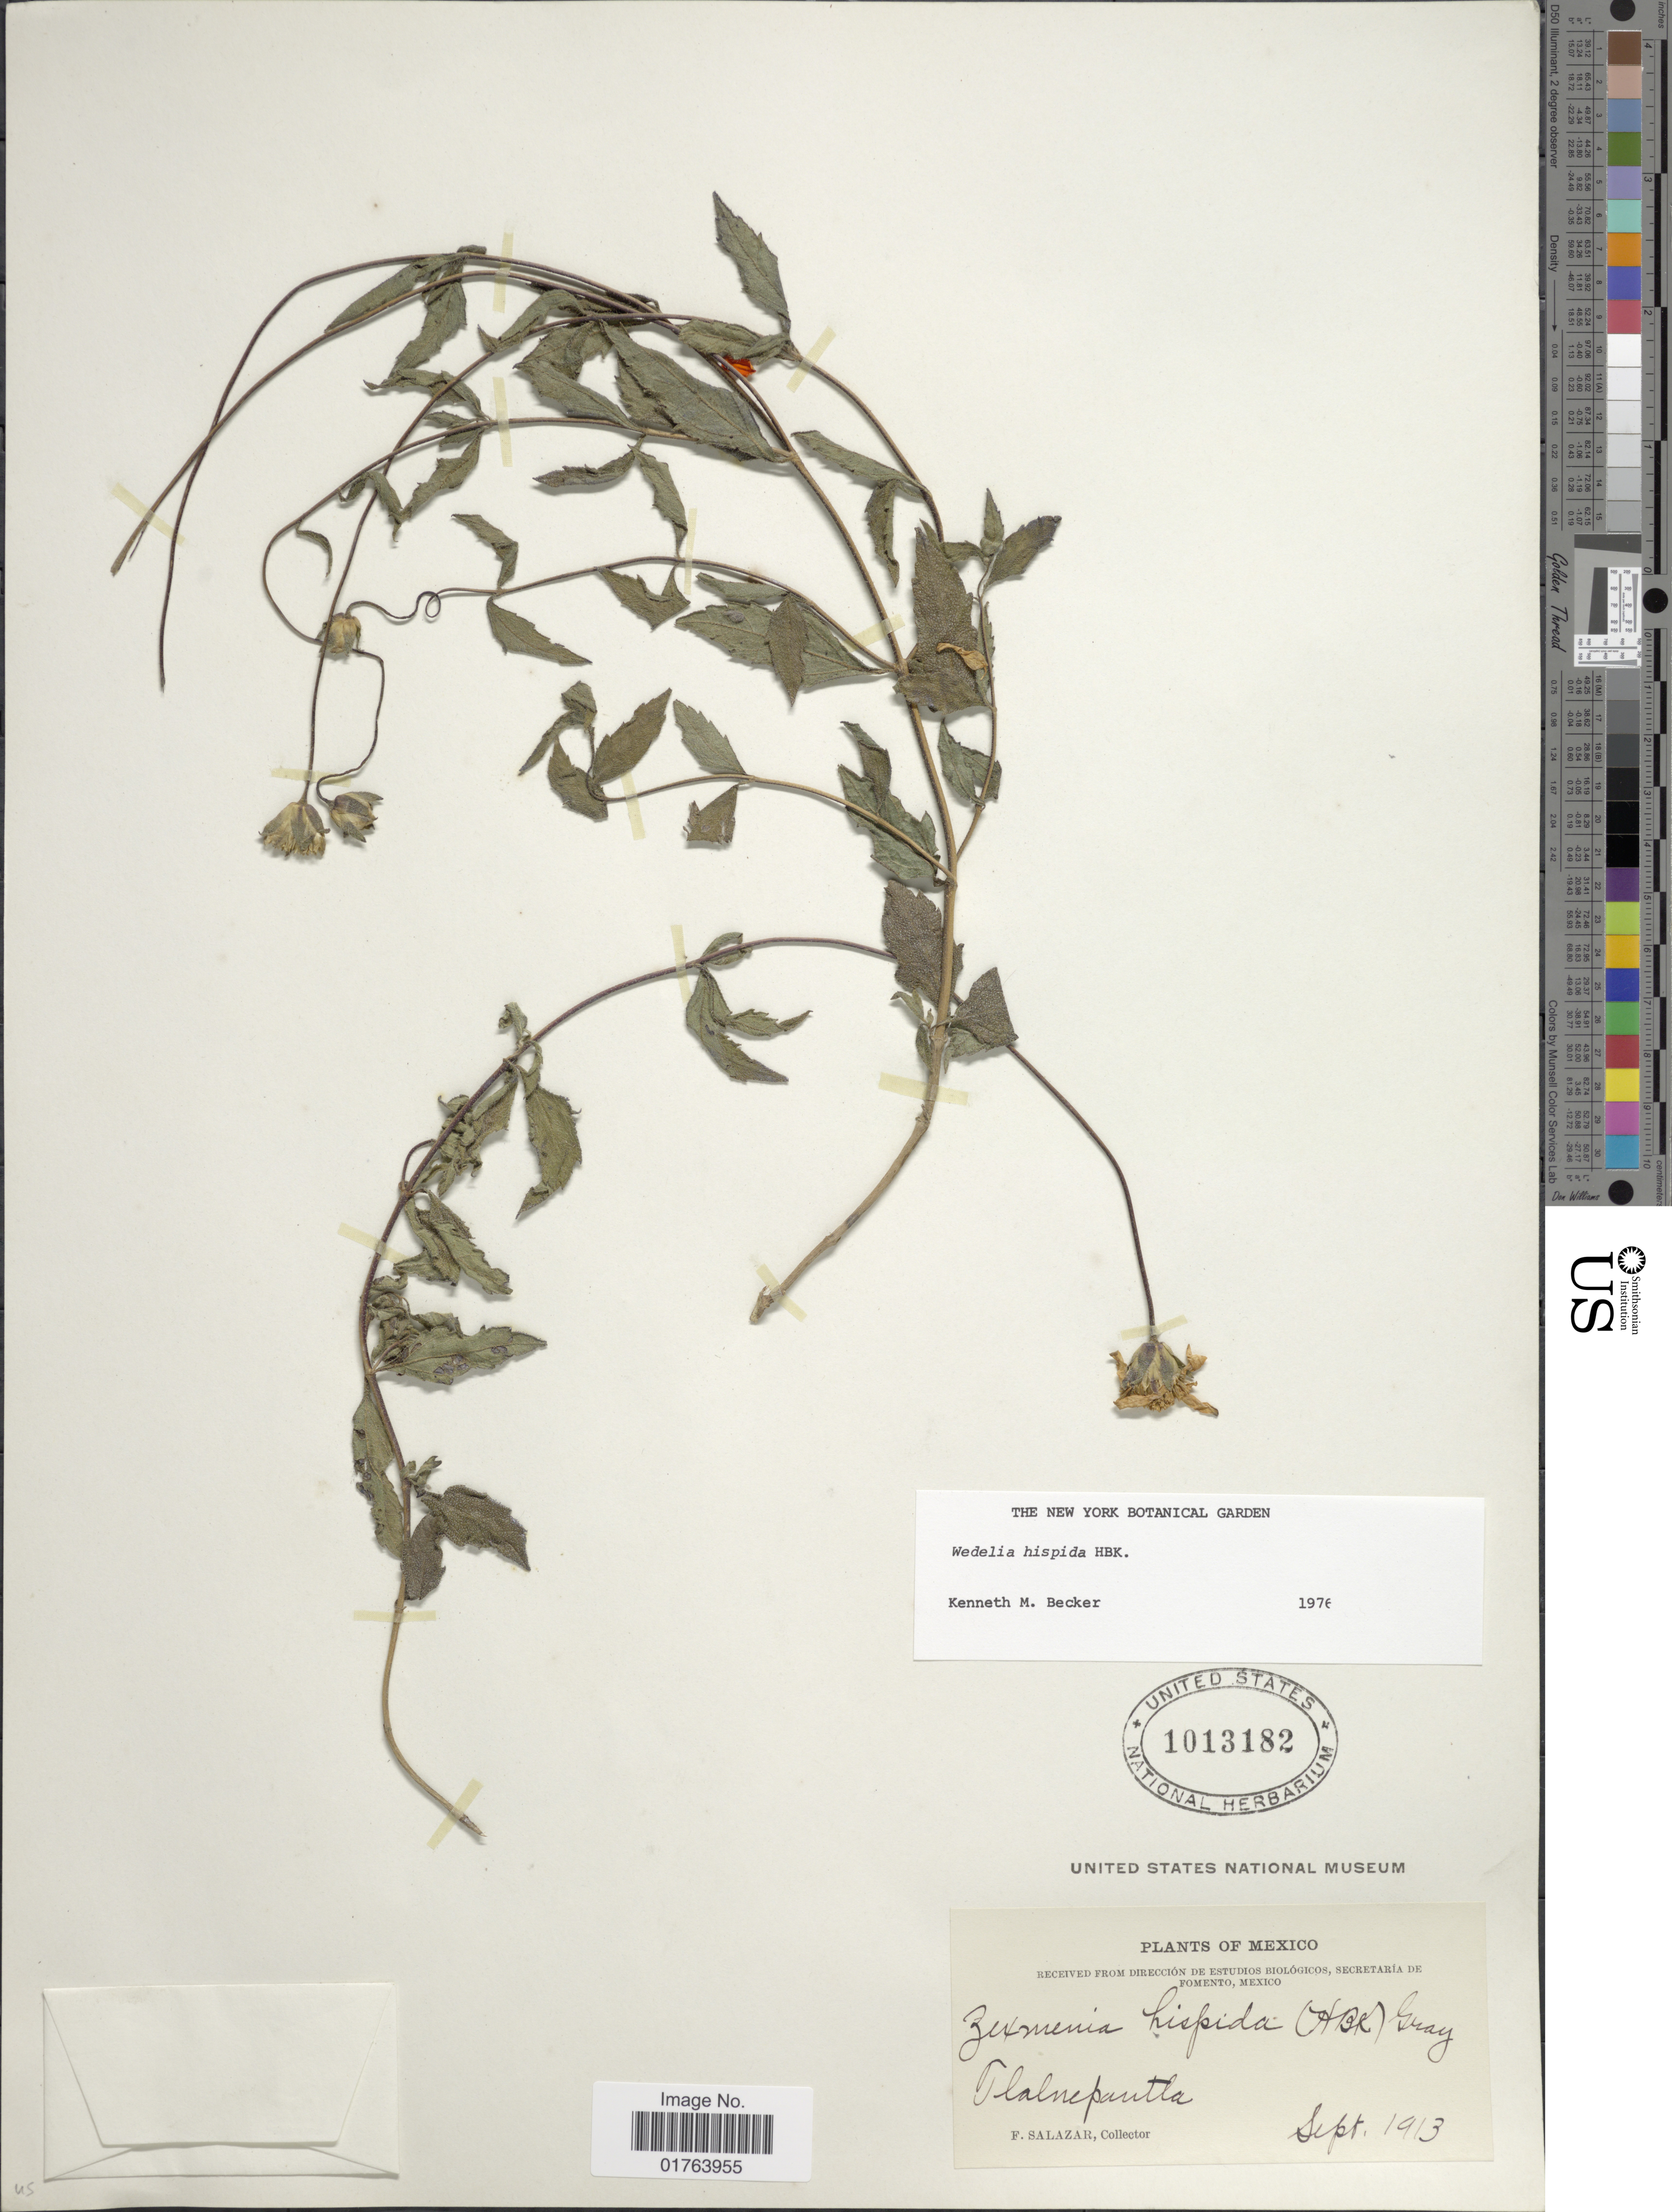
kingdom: Plantae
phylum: Tracheophyta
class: Magnoliopsida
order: Asterales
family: Asteraceae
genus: Wedelia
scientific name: Wedelia acapulcensis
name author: Kunth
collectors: F. Salazar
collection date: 1913-09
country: Mexico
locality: Tlalnepantla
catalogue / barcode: US 1013182